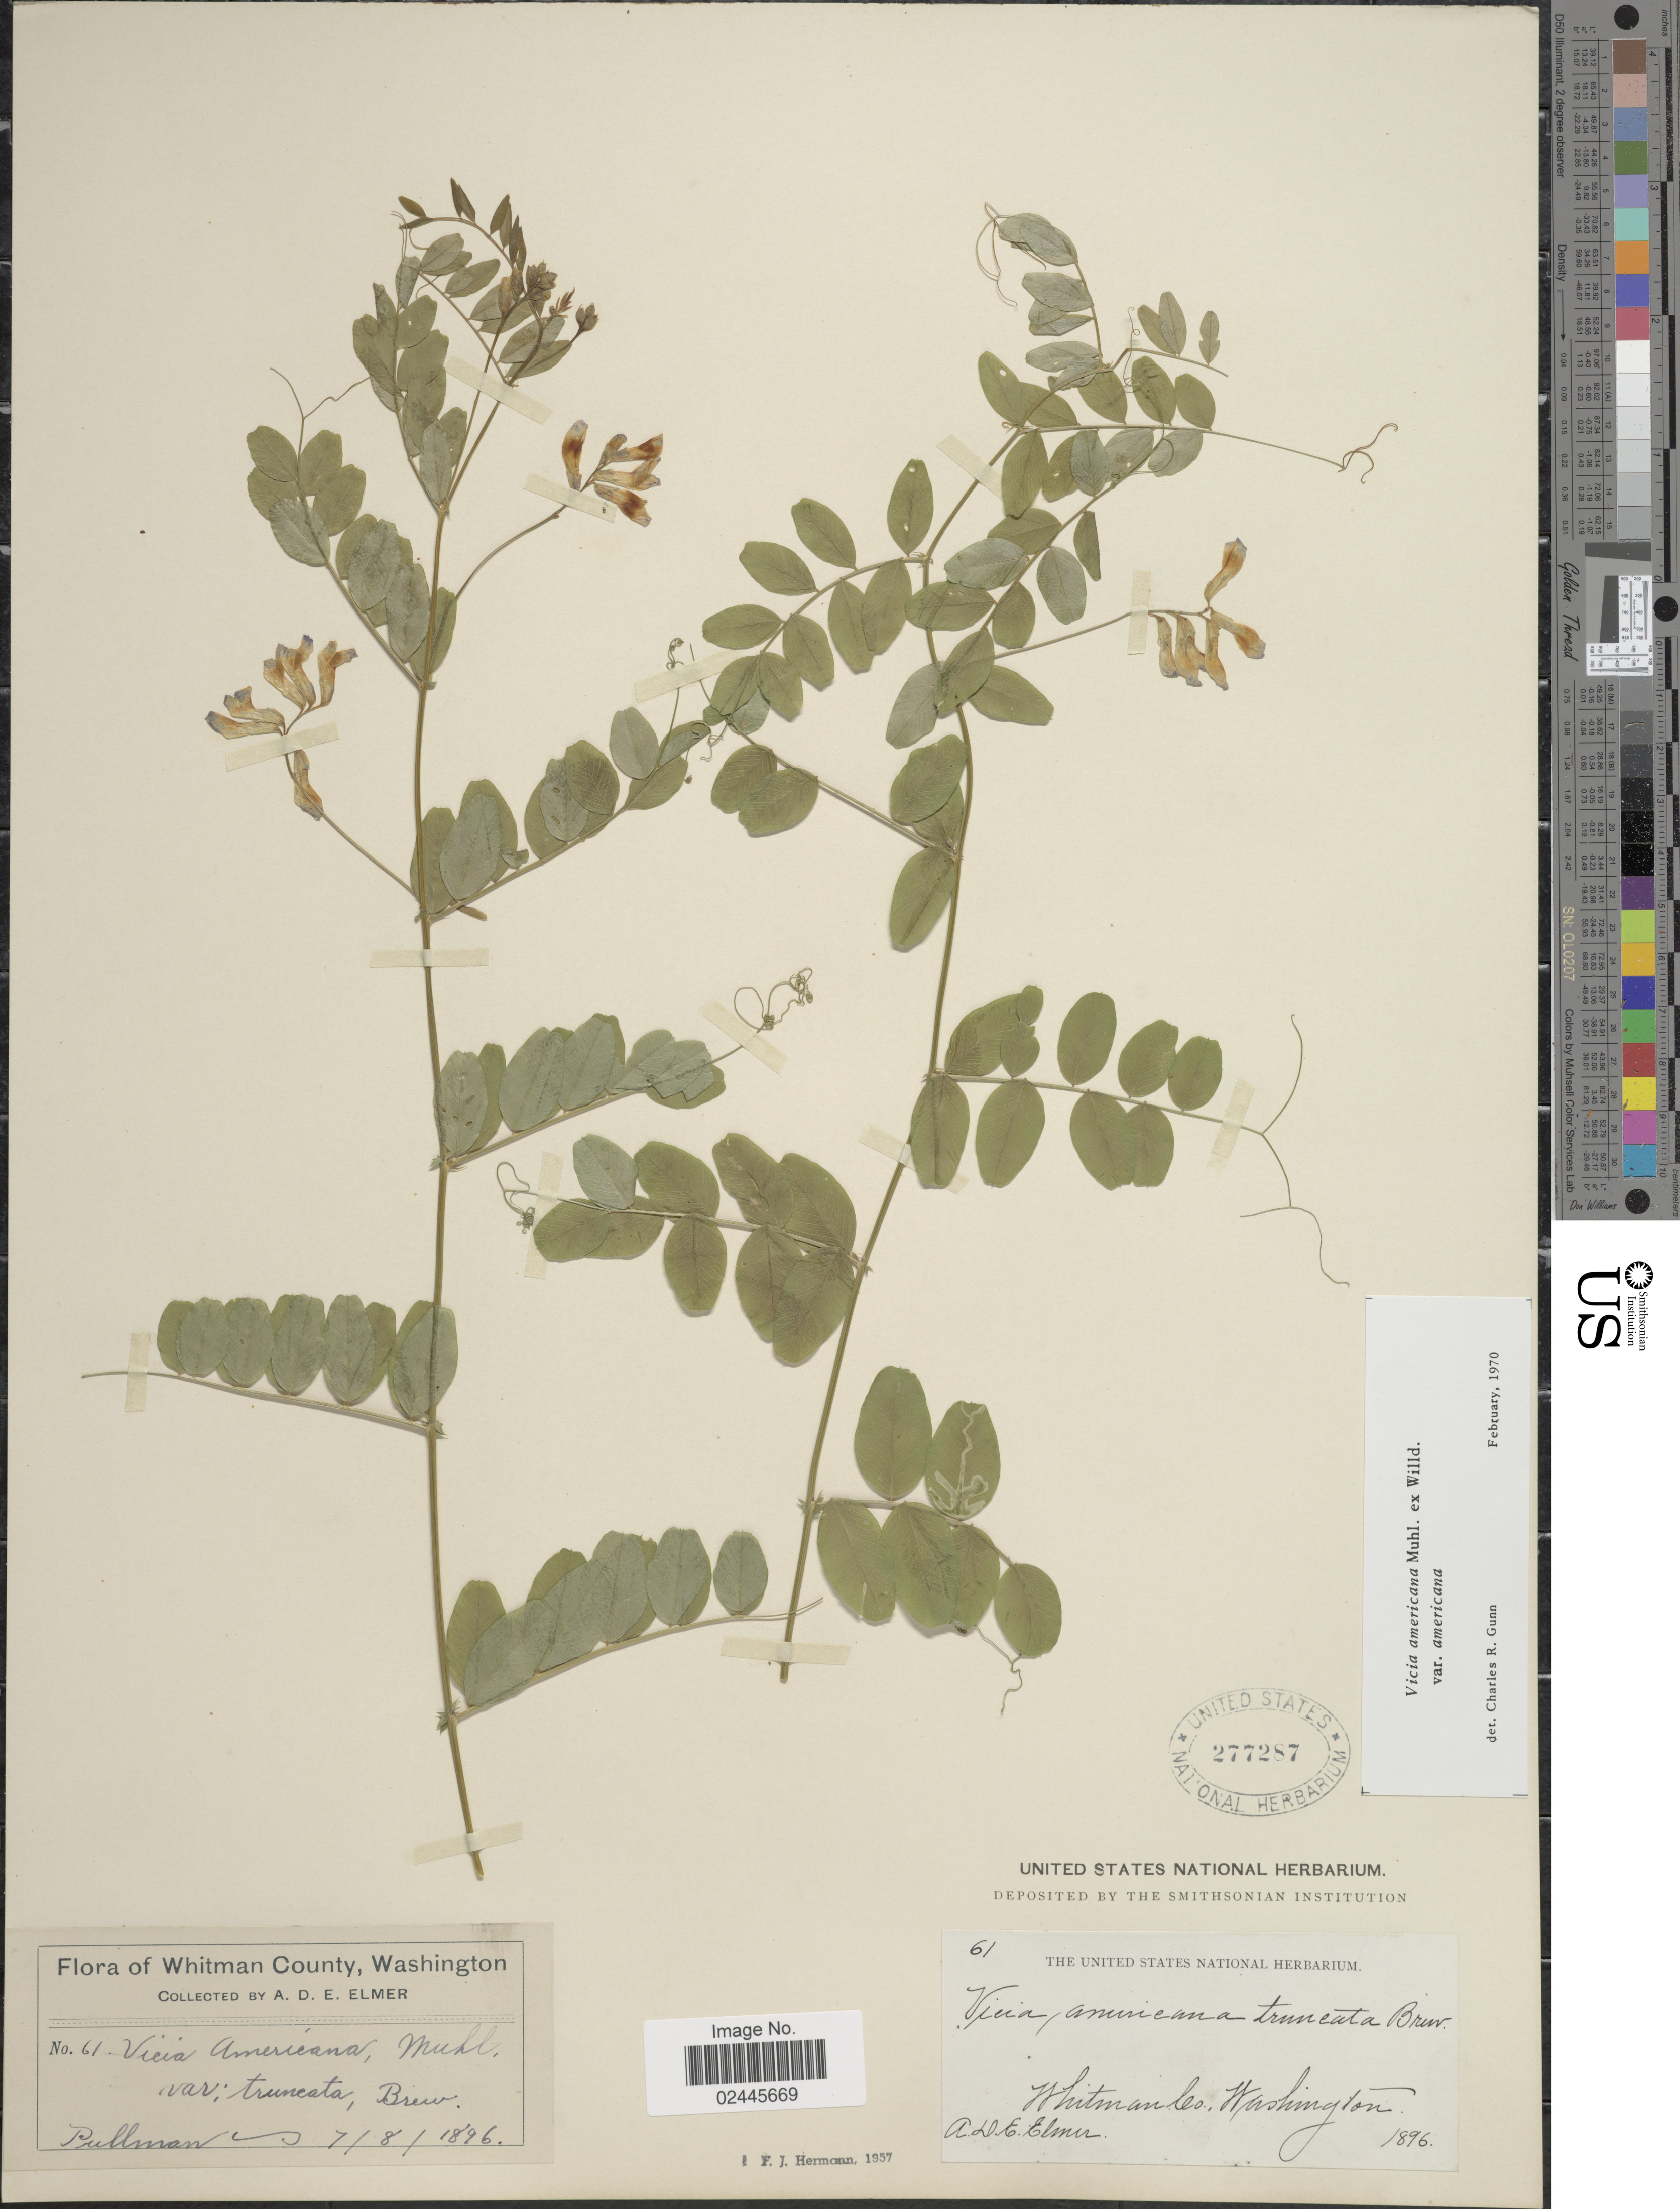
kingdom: Plantae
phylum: Tracheophyta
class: Magnoliopsida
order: Fabales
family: Fabaceae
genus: Vicia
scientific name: Vicia americana var. americana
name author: Muhl. ex Willd.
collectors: A. D. E. Elmer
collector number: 61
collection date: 1896-07-08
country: United States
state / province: Washington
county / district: Whitman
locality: Whitman County, Pullman.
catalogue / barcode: US 277287